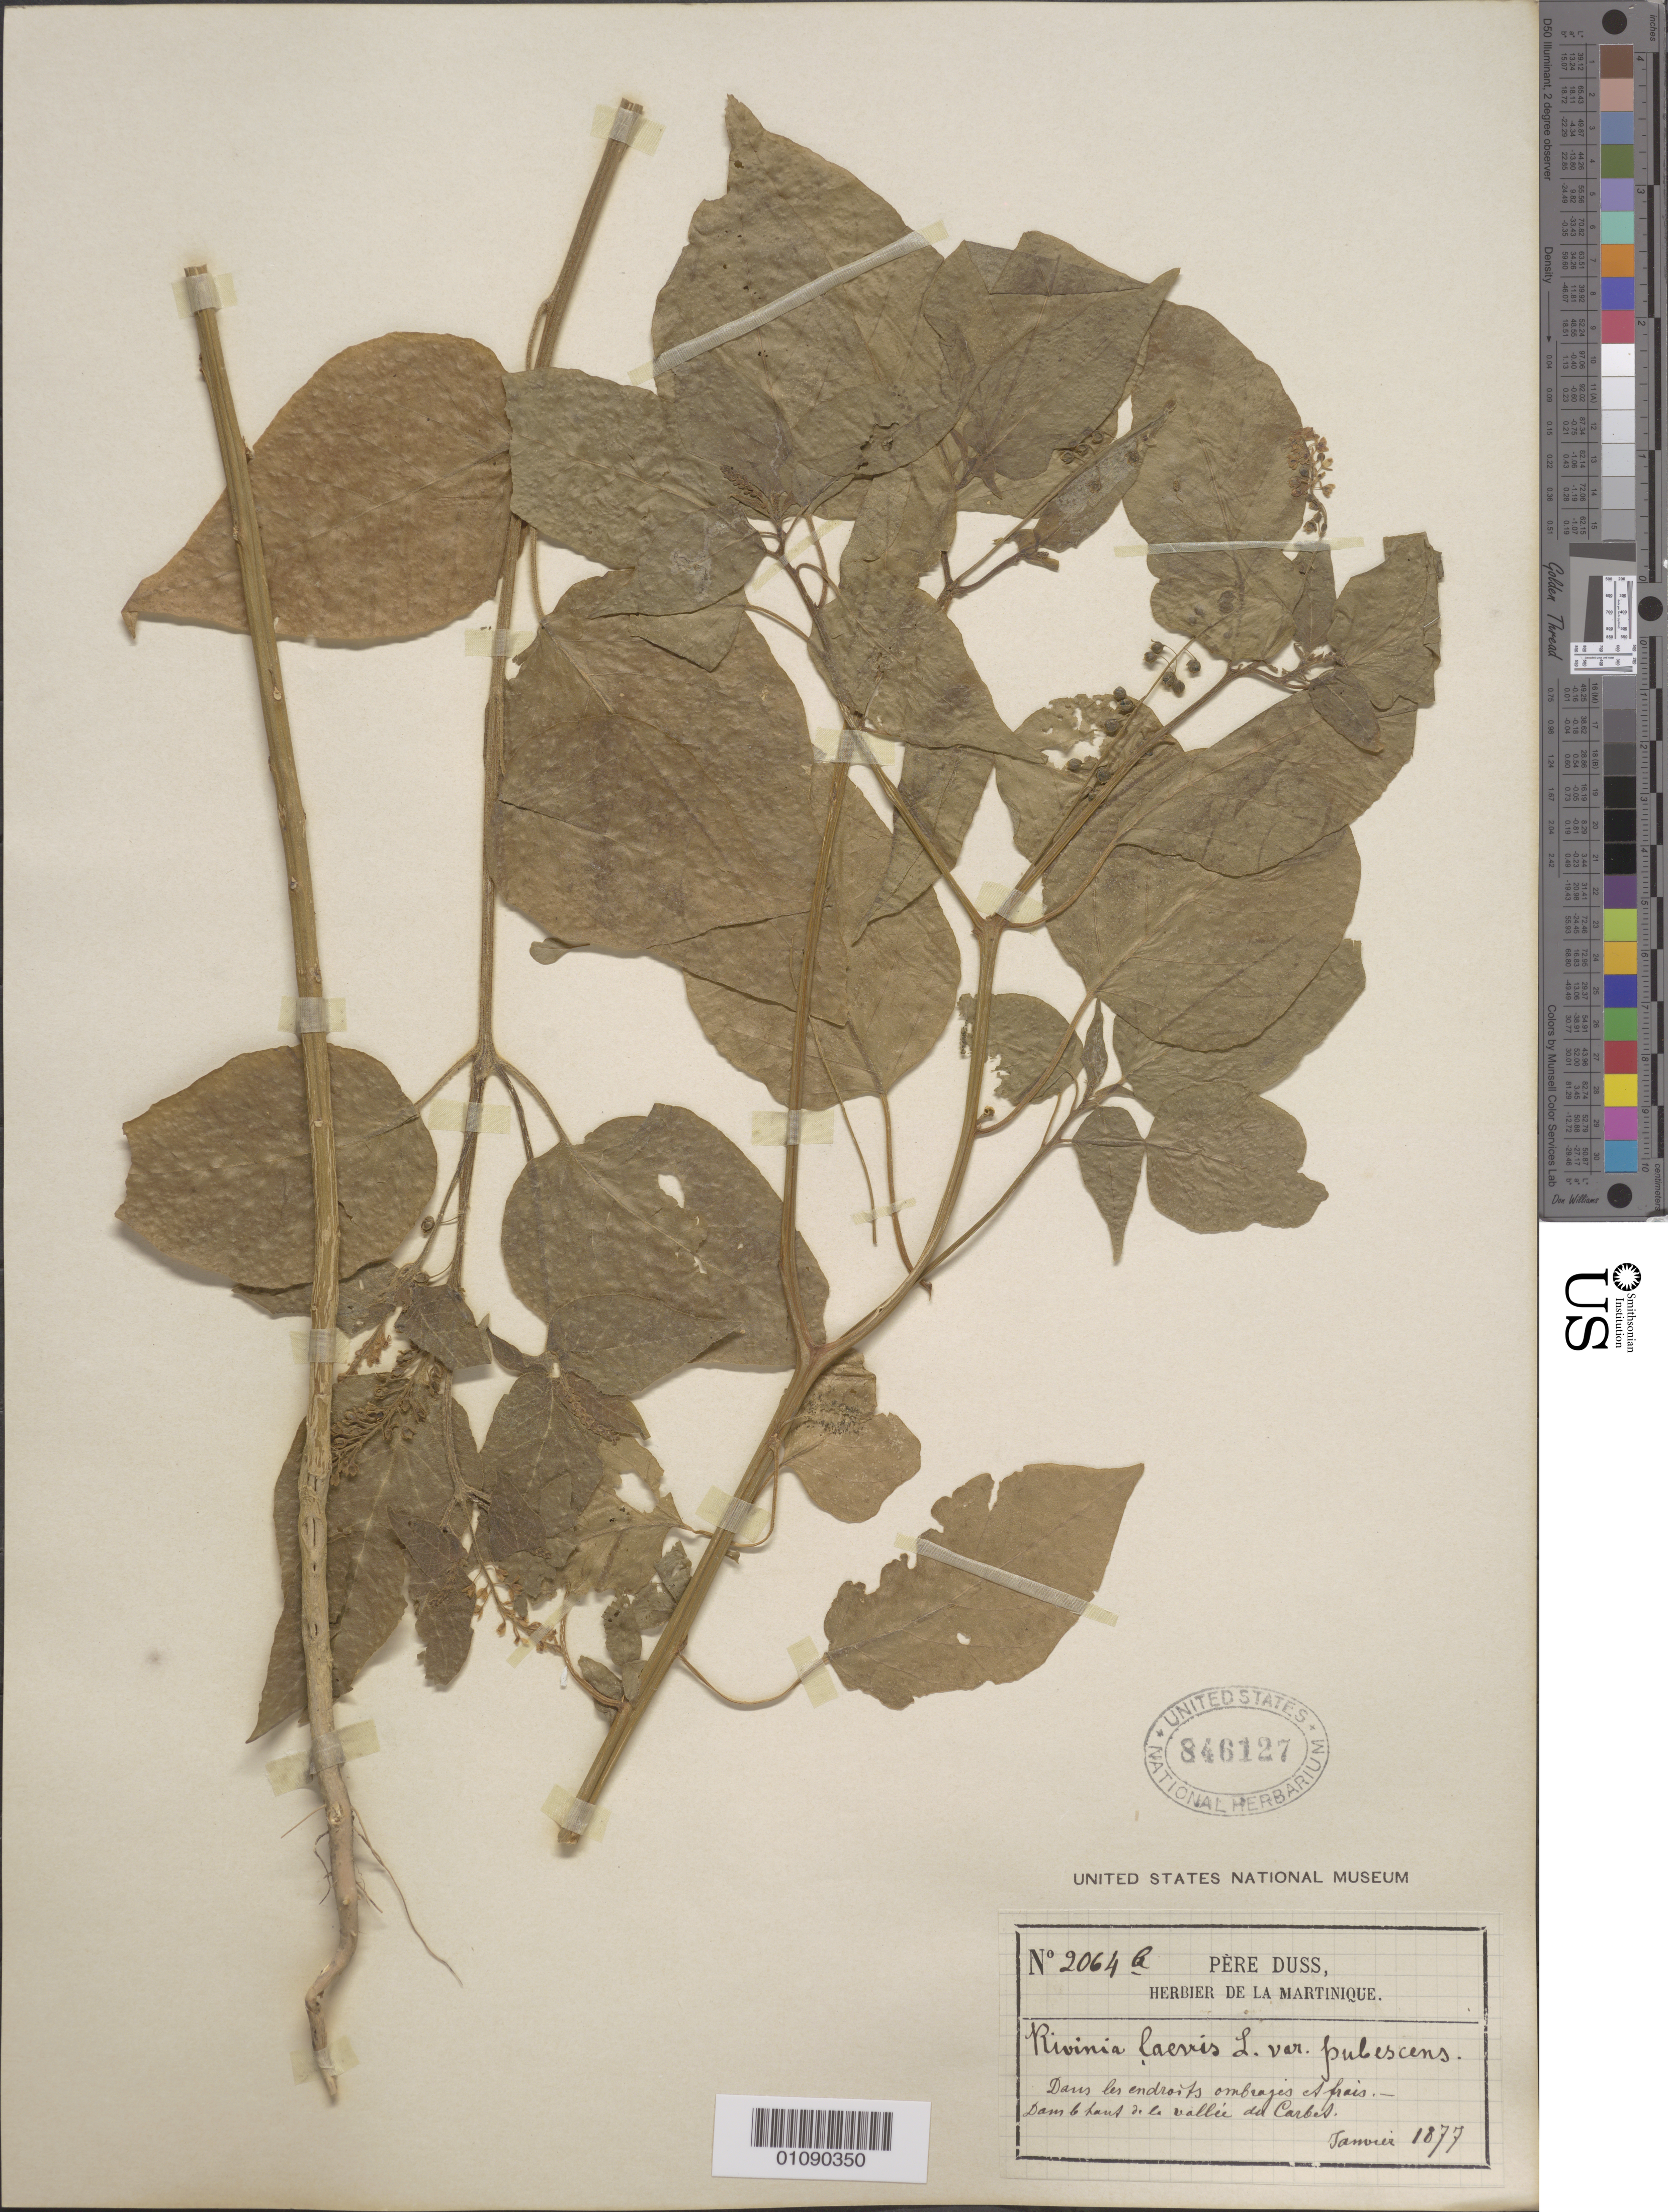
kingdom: Plantae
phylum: Tracheophyta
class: Magnoliopsida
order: Caryophyllales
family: Phytolaccaceae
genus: Rivina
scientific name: Rivina humilis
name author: L.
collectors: Père Duss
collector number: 2064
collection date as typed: Jan 1877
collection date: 1877-01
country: Martinique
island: Martinique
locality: Dans le haut de la vallee des Carbet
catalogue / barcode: US 846127